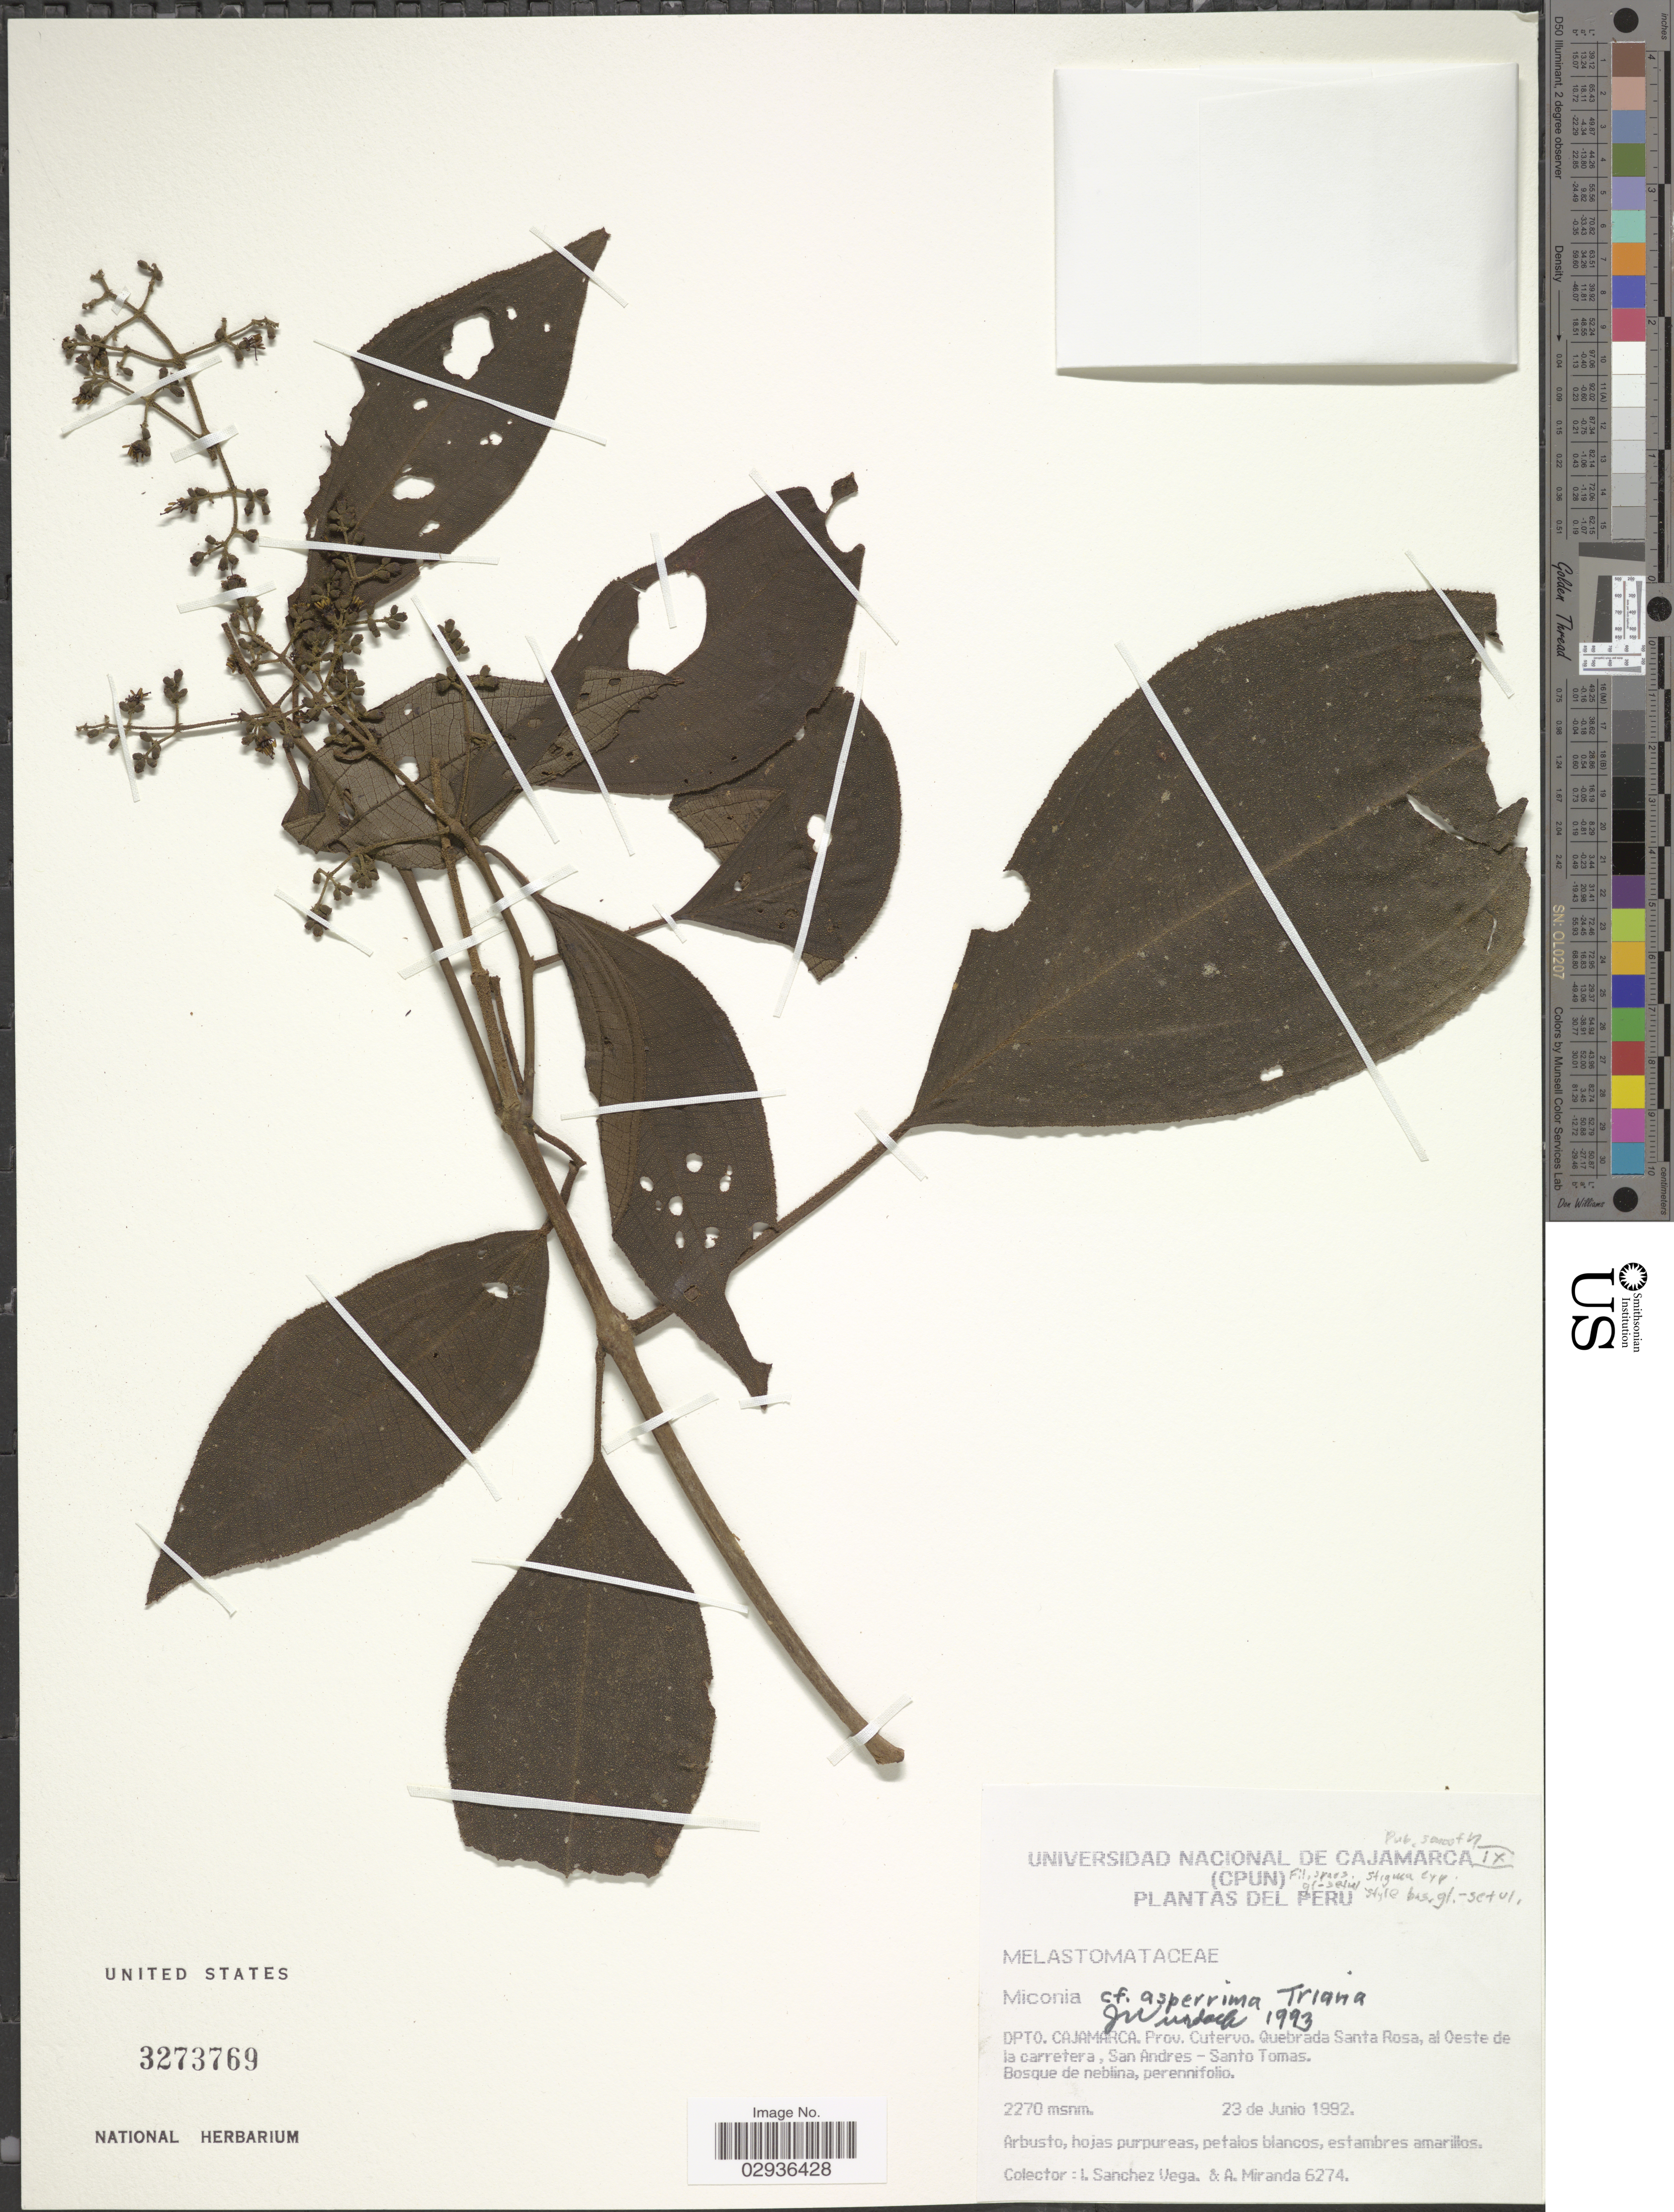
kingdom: Plantae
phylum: Tracheophyta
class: Magnoliopsida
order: Myrtales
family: Melastomataceae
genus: Miconia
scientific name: Miconia asperrima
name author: Triana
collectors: I. Sánchez Vega & A. Miranda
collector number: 6274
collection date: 1992-06-23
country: Peru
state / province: Cajamarca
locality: Dpto. Cajamarca. Prov. Cutervo. Quebrada Santa Rosa, al Oeste de la carretera, San Andres - Santo Tomas.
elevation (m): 2270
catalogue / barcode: US 3273769